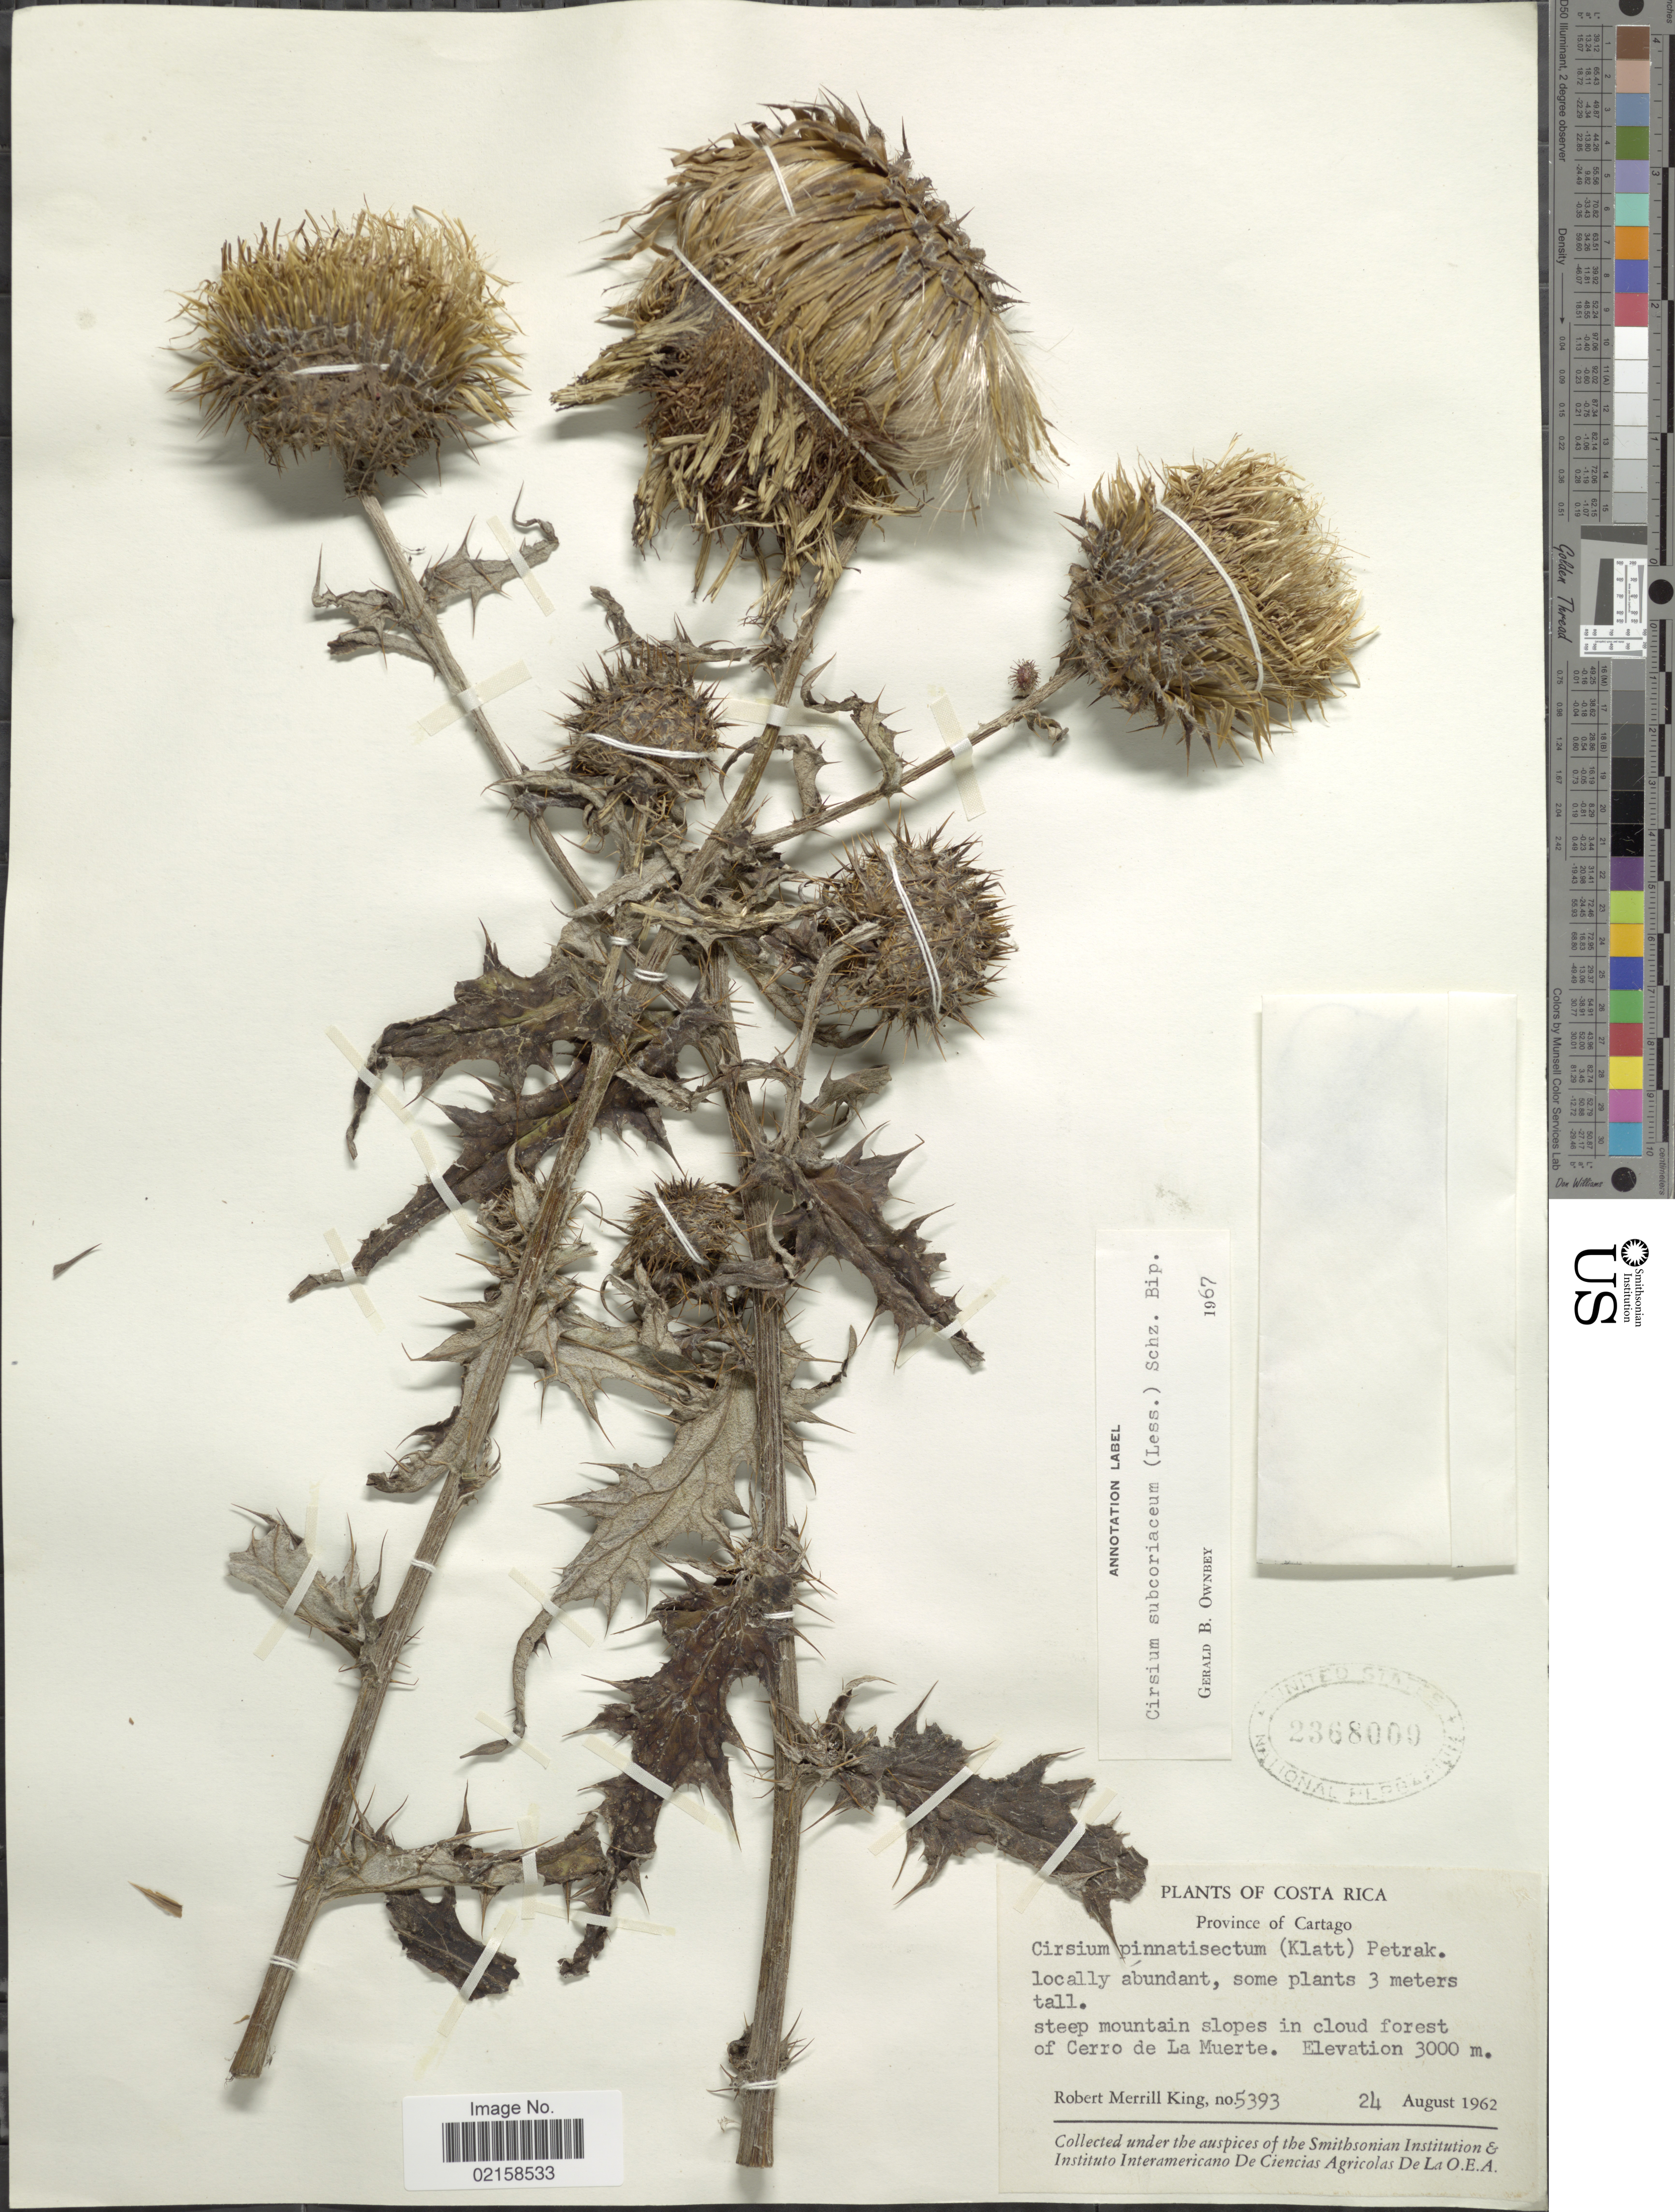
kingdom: Plantae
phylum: Tracheophyta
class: Magnoliopsida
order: Asterales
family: Asteraceae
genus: Cirsium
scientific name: Cirsium subcoriaceum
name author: (Less.) Sch. Bip.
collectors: R. M. King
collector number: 5393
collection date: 1962-08-24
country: Costa Rica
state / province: Cartago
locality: Steep mountain slopes in cloud forest of Cerro de La Muerte.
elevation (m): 3000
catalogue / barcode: US 2368009